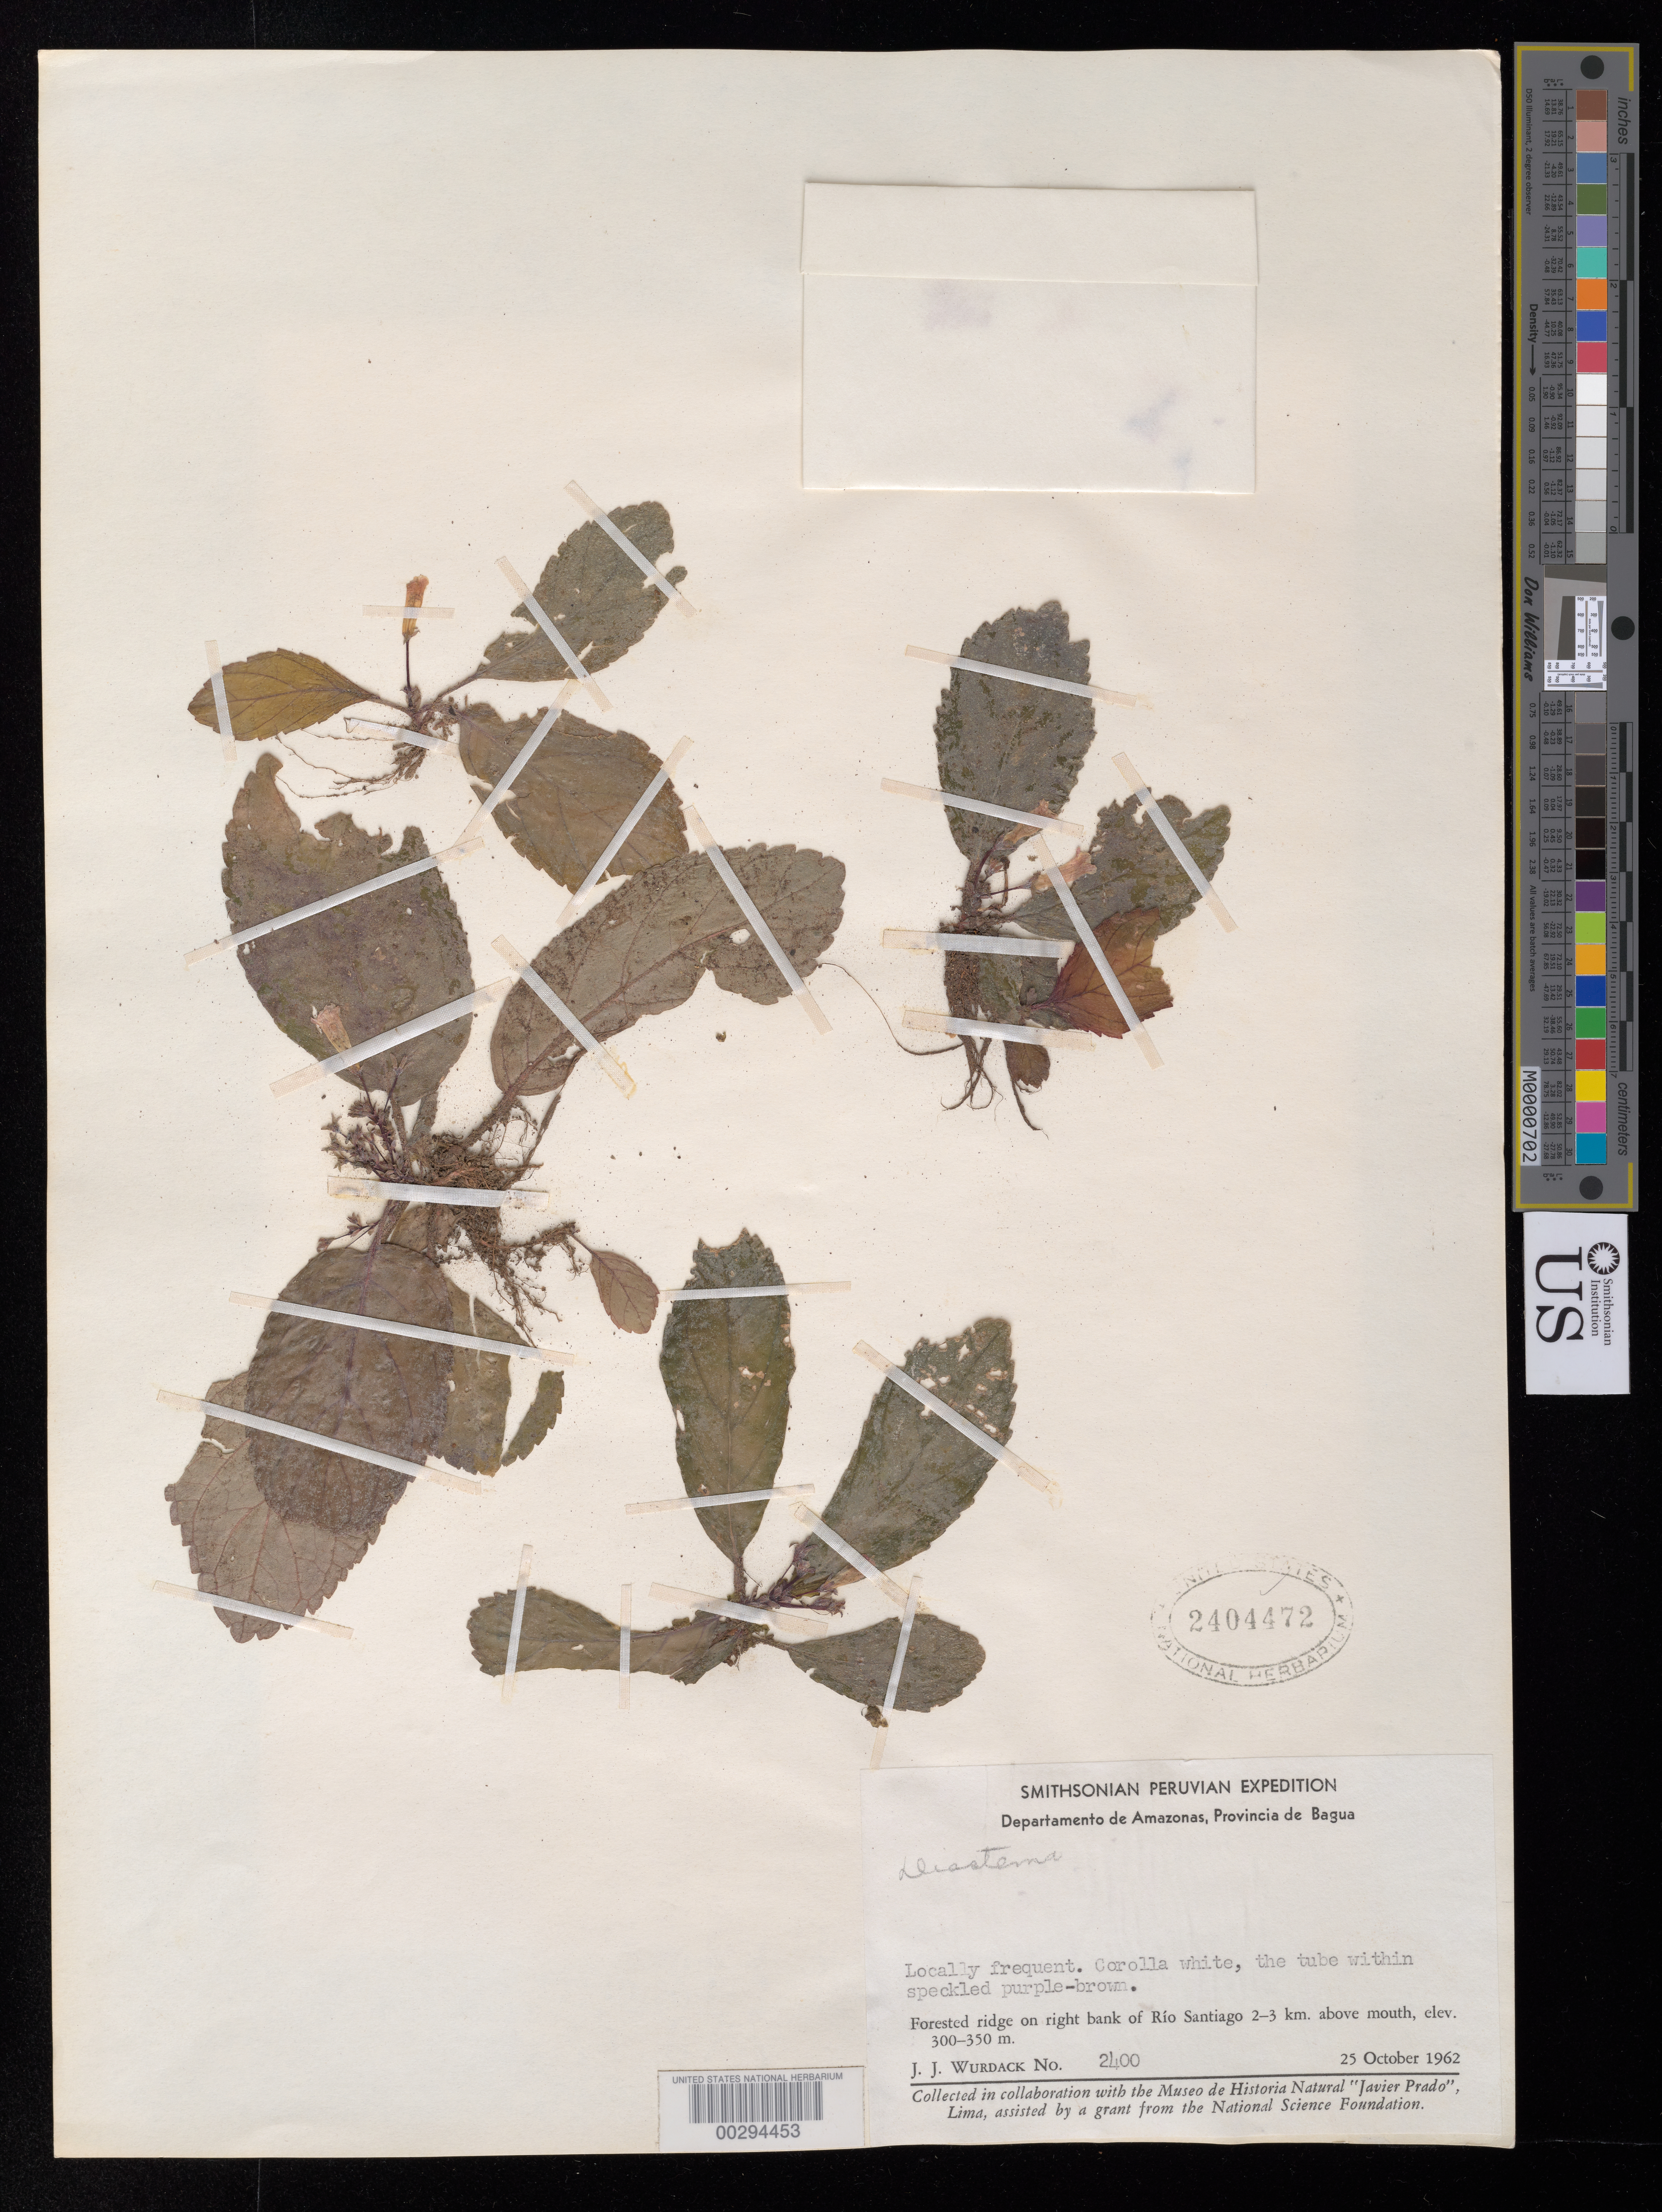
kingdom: Plantae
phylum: Tracheophyta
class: Magnoliopsida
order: Lamiales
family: Gesneriaceae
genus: Diastema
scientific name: Diastema sp.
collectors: J. J. Wurdack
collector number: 2400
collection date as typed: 25 Oct 1962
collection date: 1962-10-25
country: Peru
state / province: Amazonas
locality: Prov. Bagua; right bank of Rio Santiago, 2-3 km above mouth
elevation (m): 300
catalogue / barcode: US 2404472